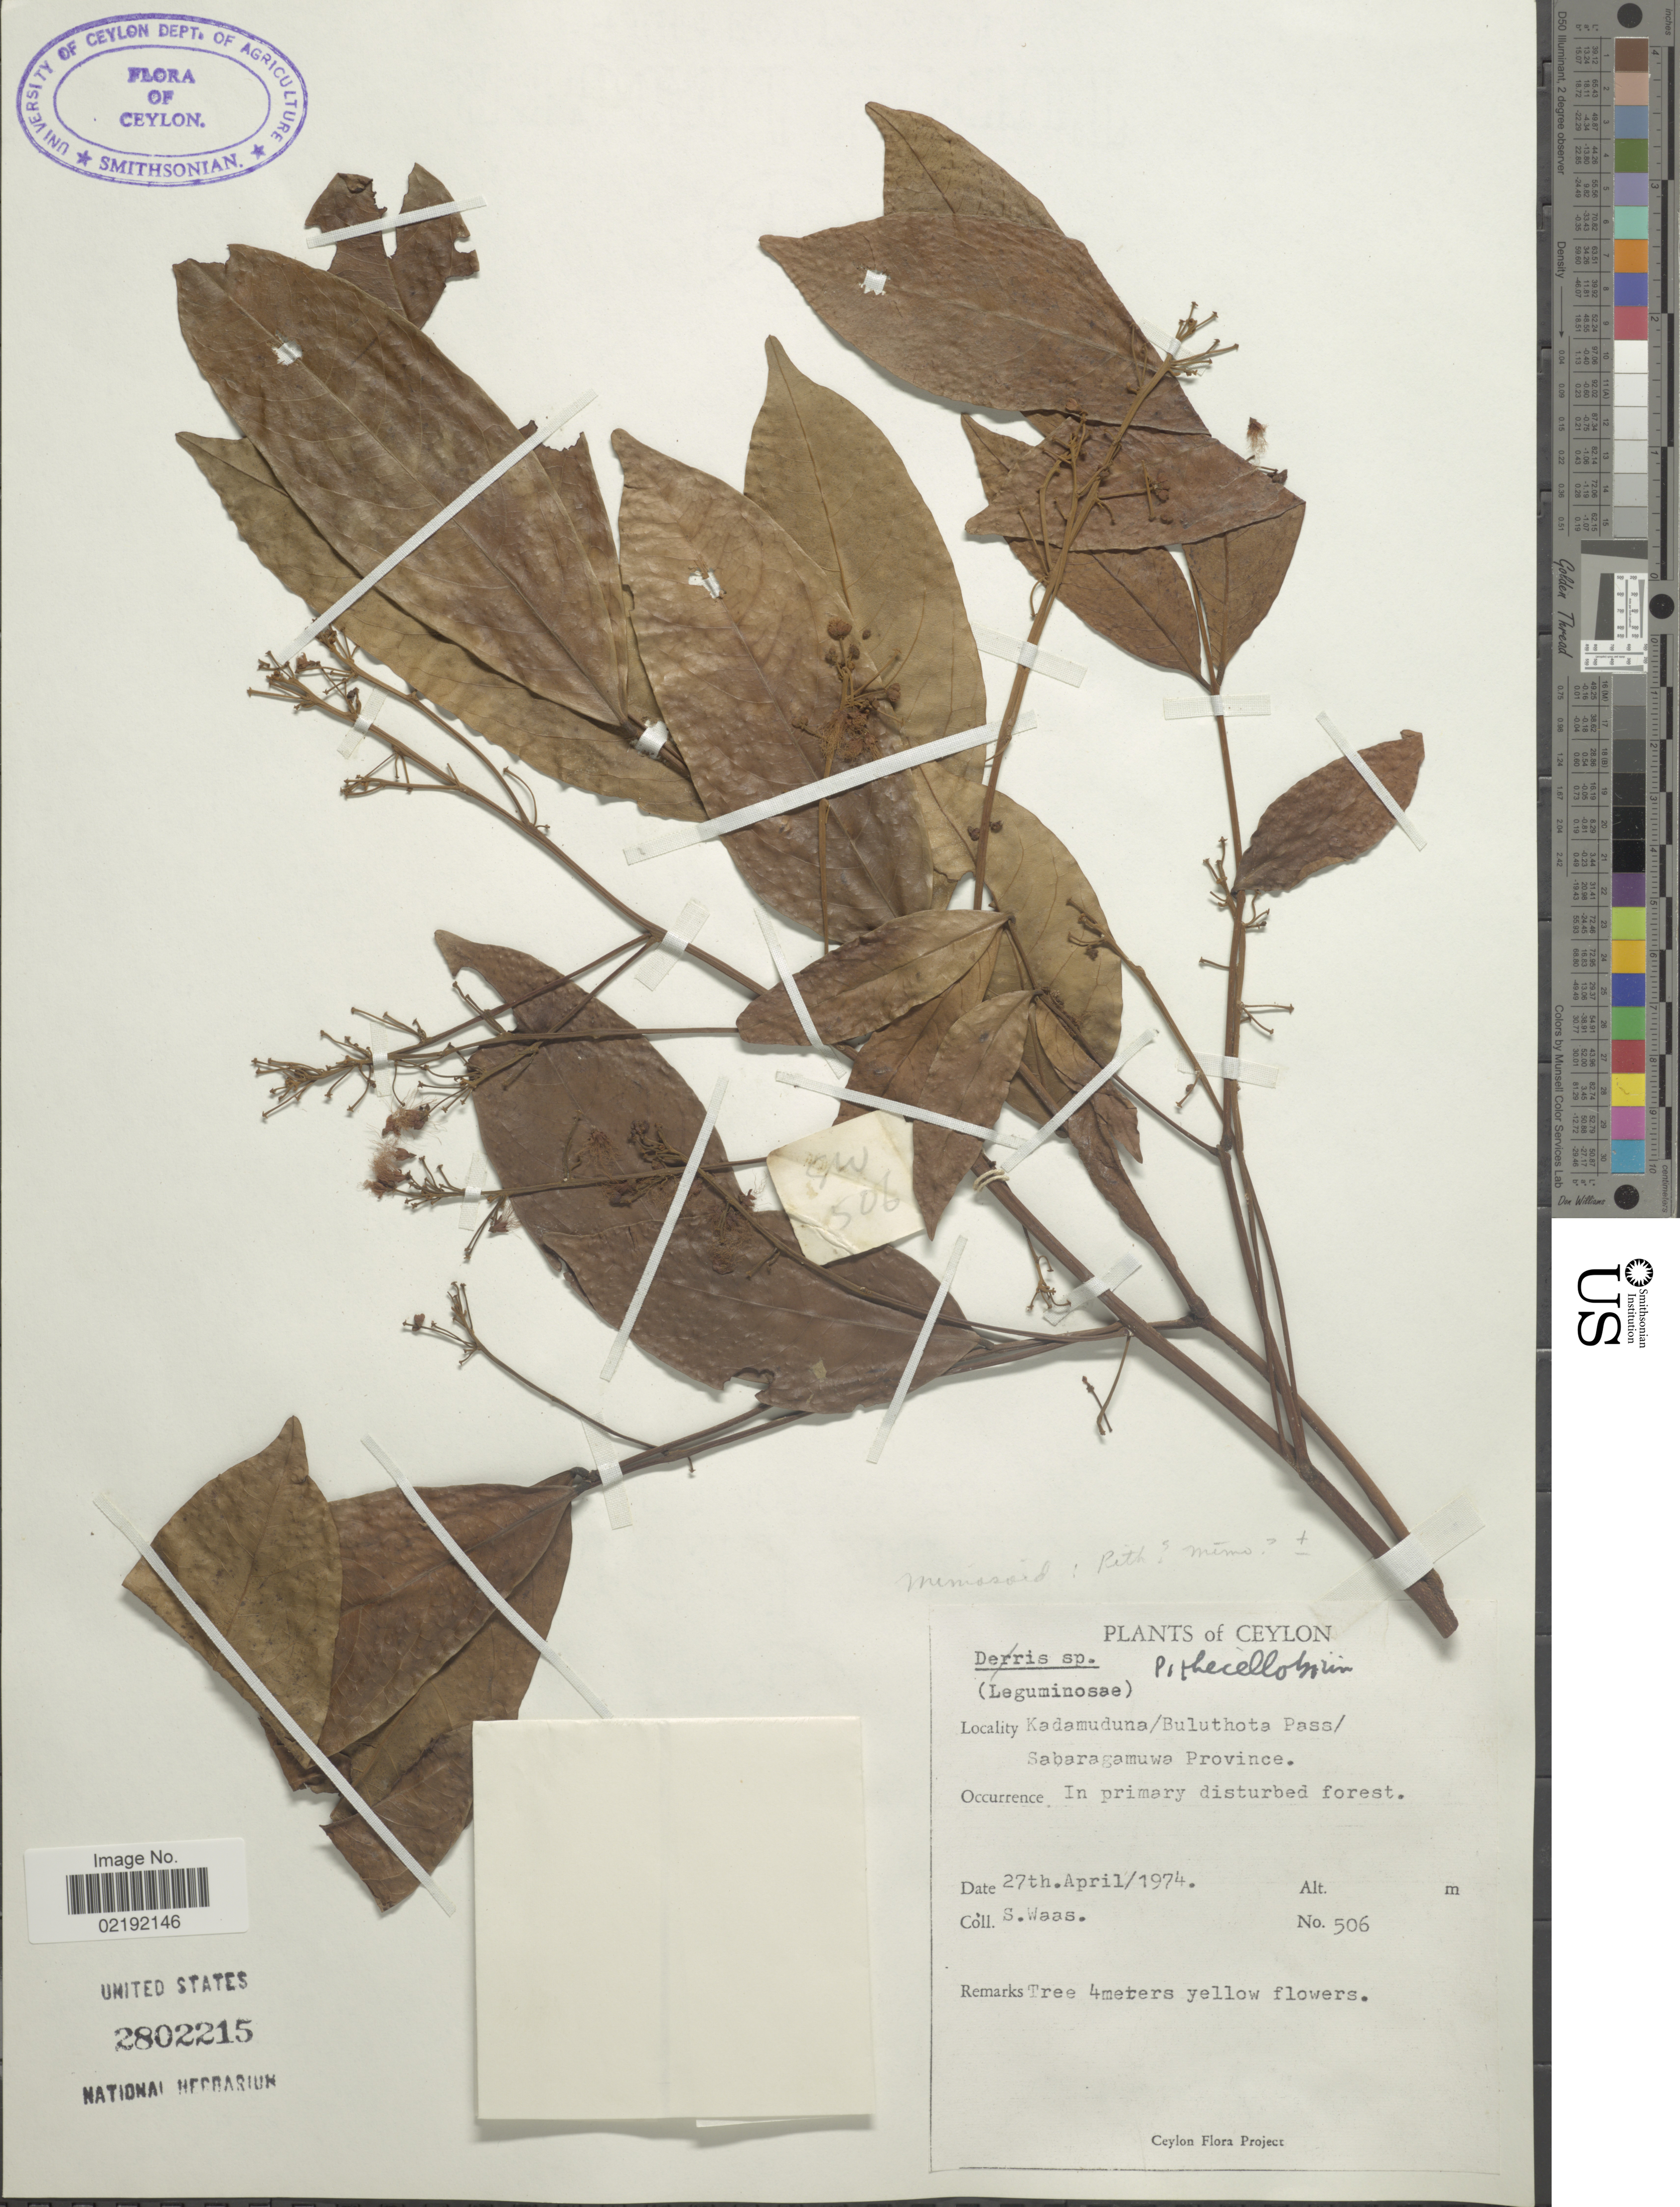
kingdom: Plantae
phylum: Tracheophyta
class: Magnoliopsida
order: Fabales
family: Fabaceae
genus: Pithecellobium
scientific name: Pithecellobium sp.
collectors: S. Waas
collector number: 506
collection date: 1974-04-27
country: Sri Lanka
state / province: Sabaragamuwa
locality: Ceylon. Kadamuduna/Buluthota Pass/Sabaragamuwe Province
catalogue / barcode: US 2802215